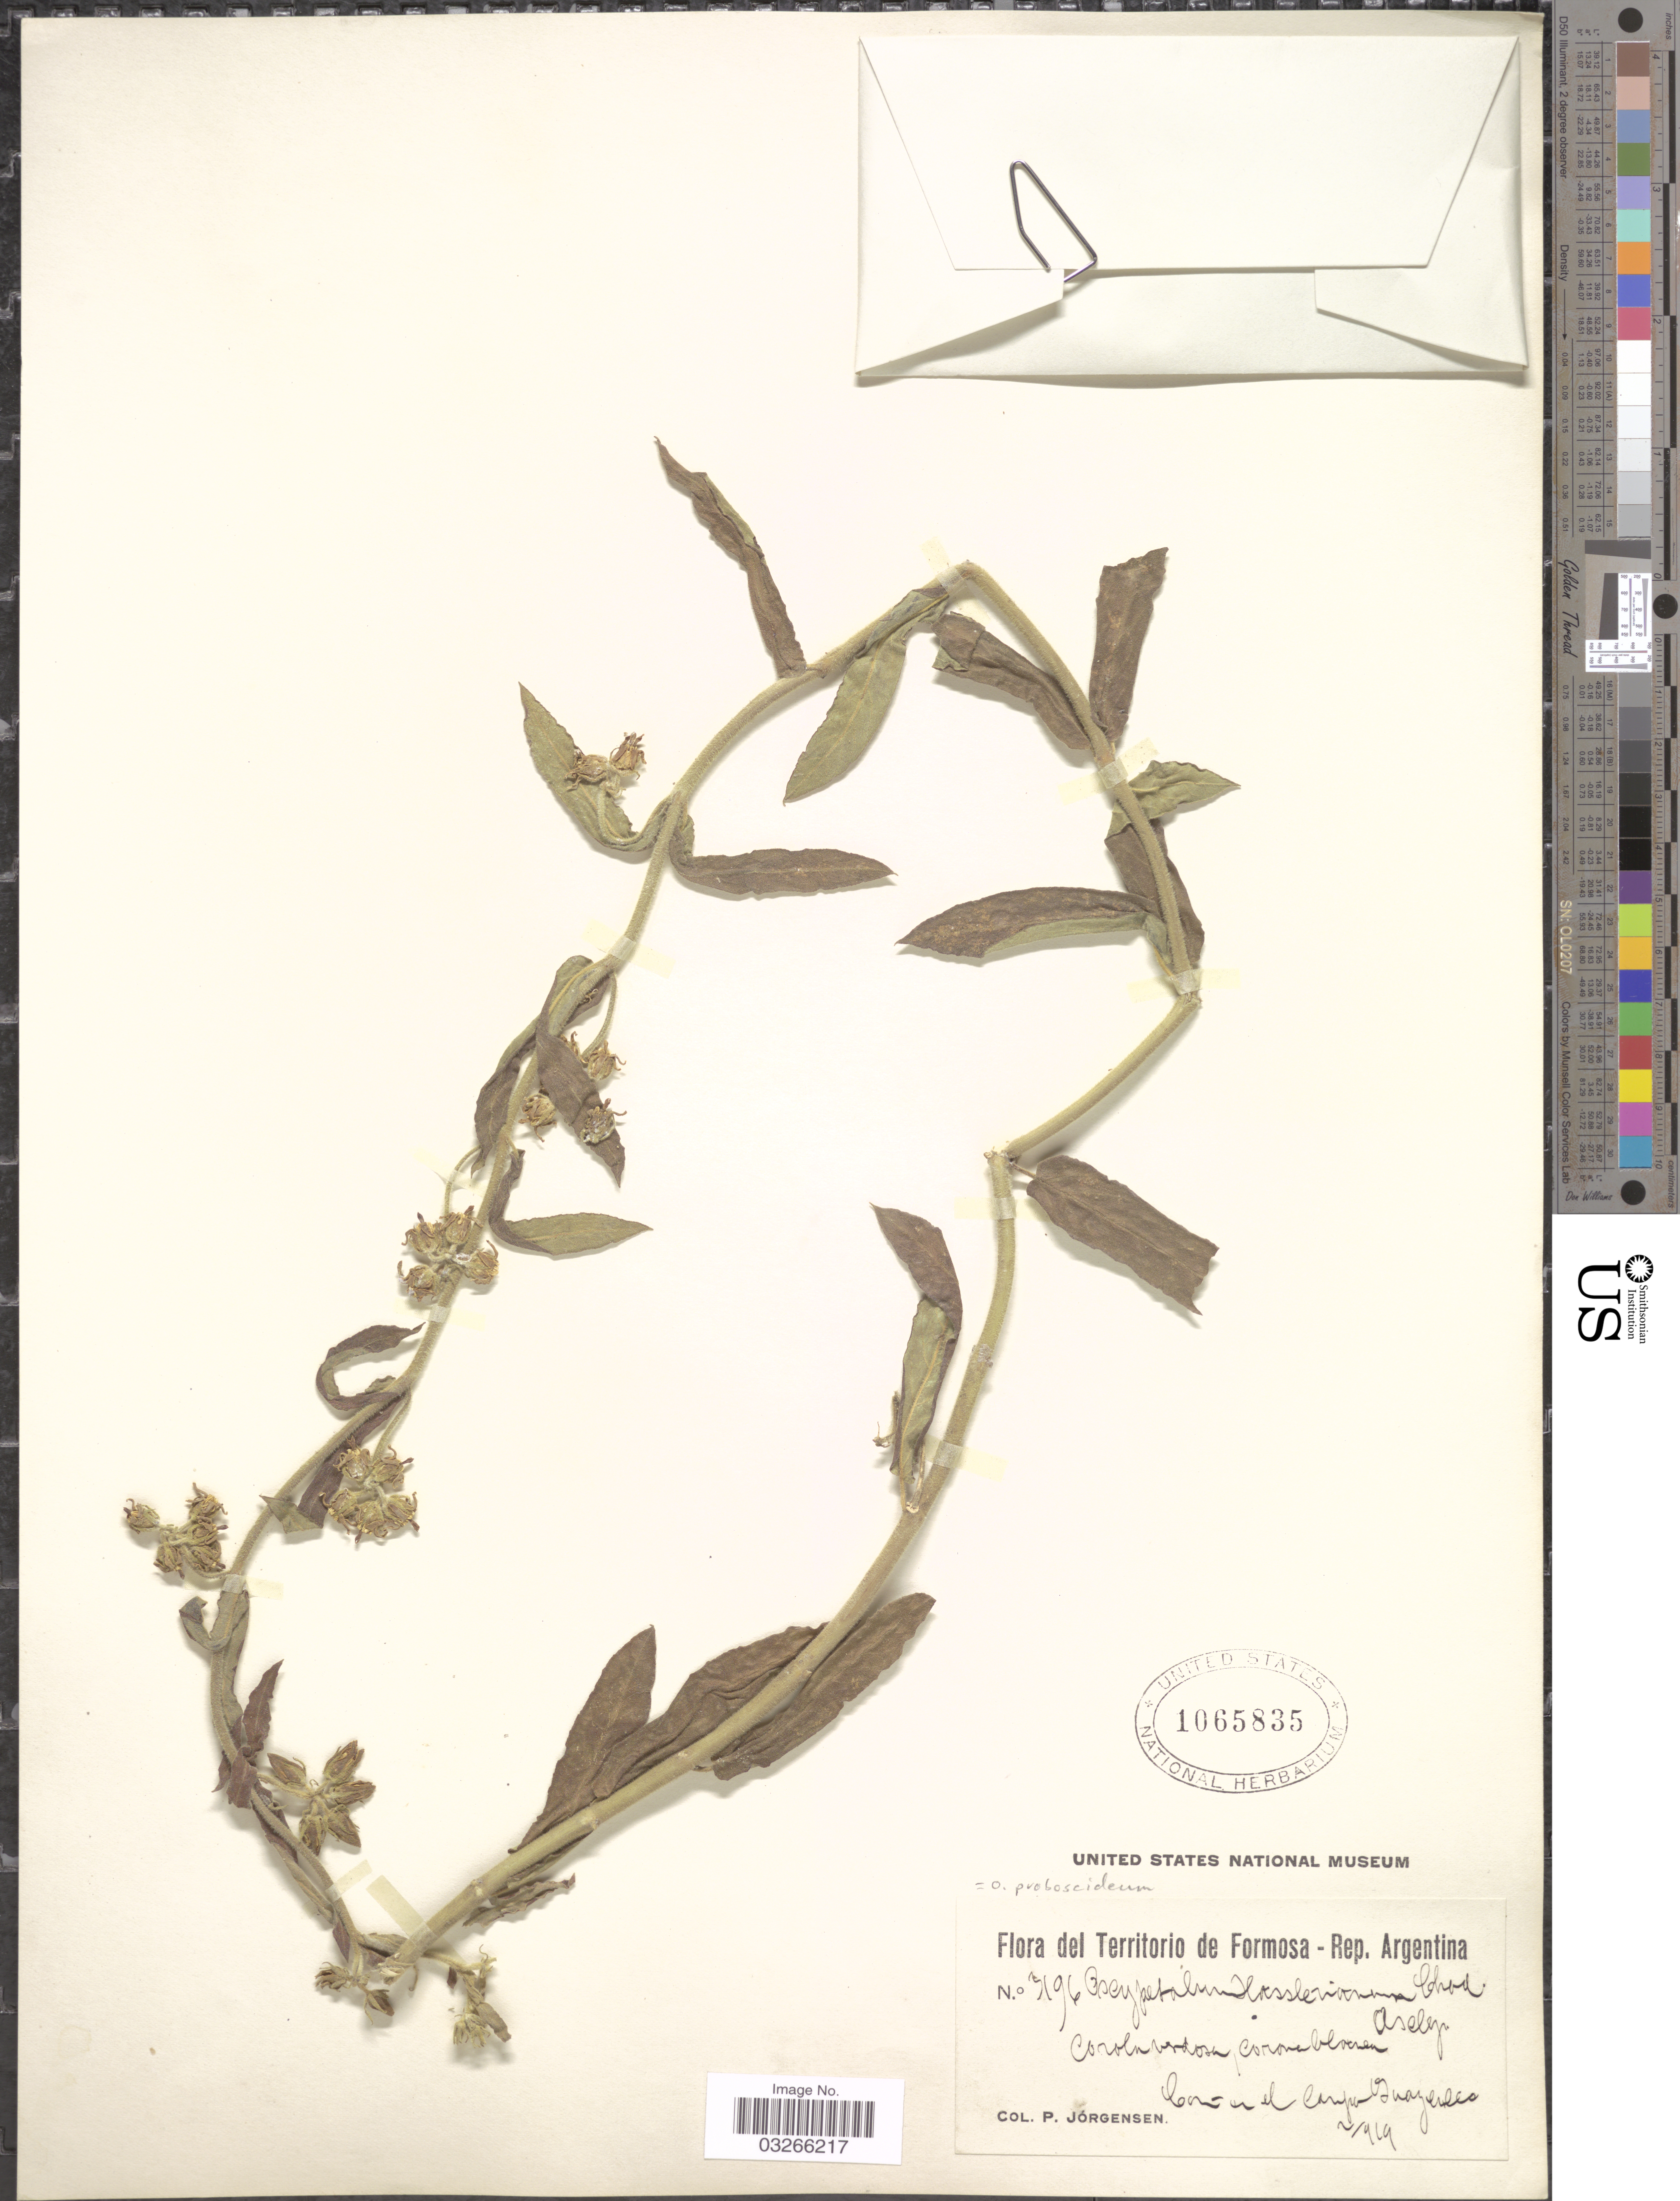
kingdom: Plantae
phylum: Tracheophyta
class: Magnoliopsida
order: Gentianales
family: Apocynaceae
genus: Oxypetalum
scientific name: Oxypetalum capitatum Mart. subsp. capitatum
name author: Mart.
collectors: P. Jörgensen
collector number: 3196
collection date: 1919-02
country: Argentina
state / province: Formosa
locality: Territorio de Formosa, campo Guaycolec.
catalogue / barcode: US 1065835